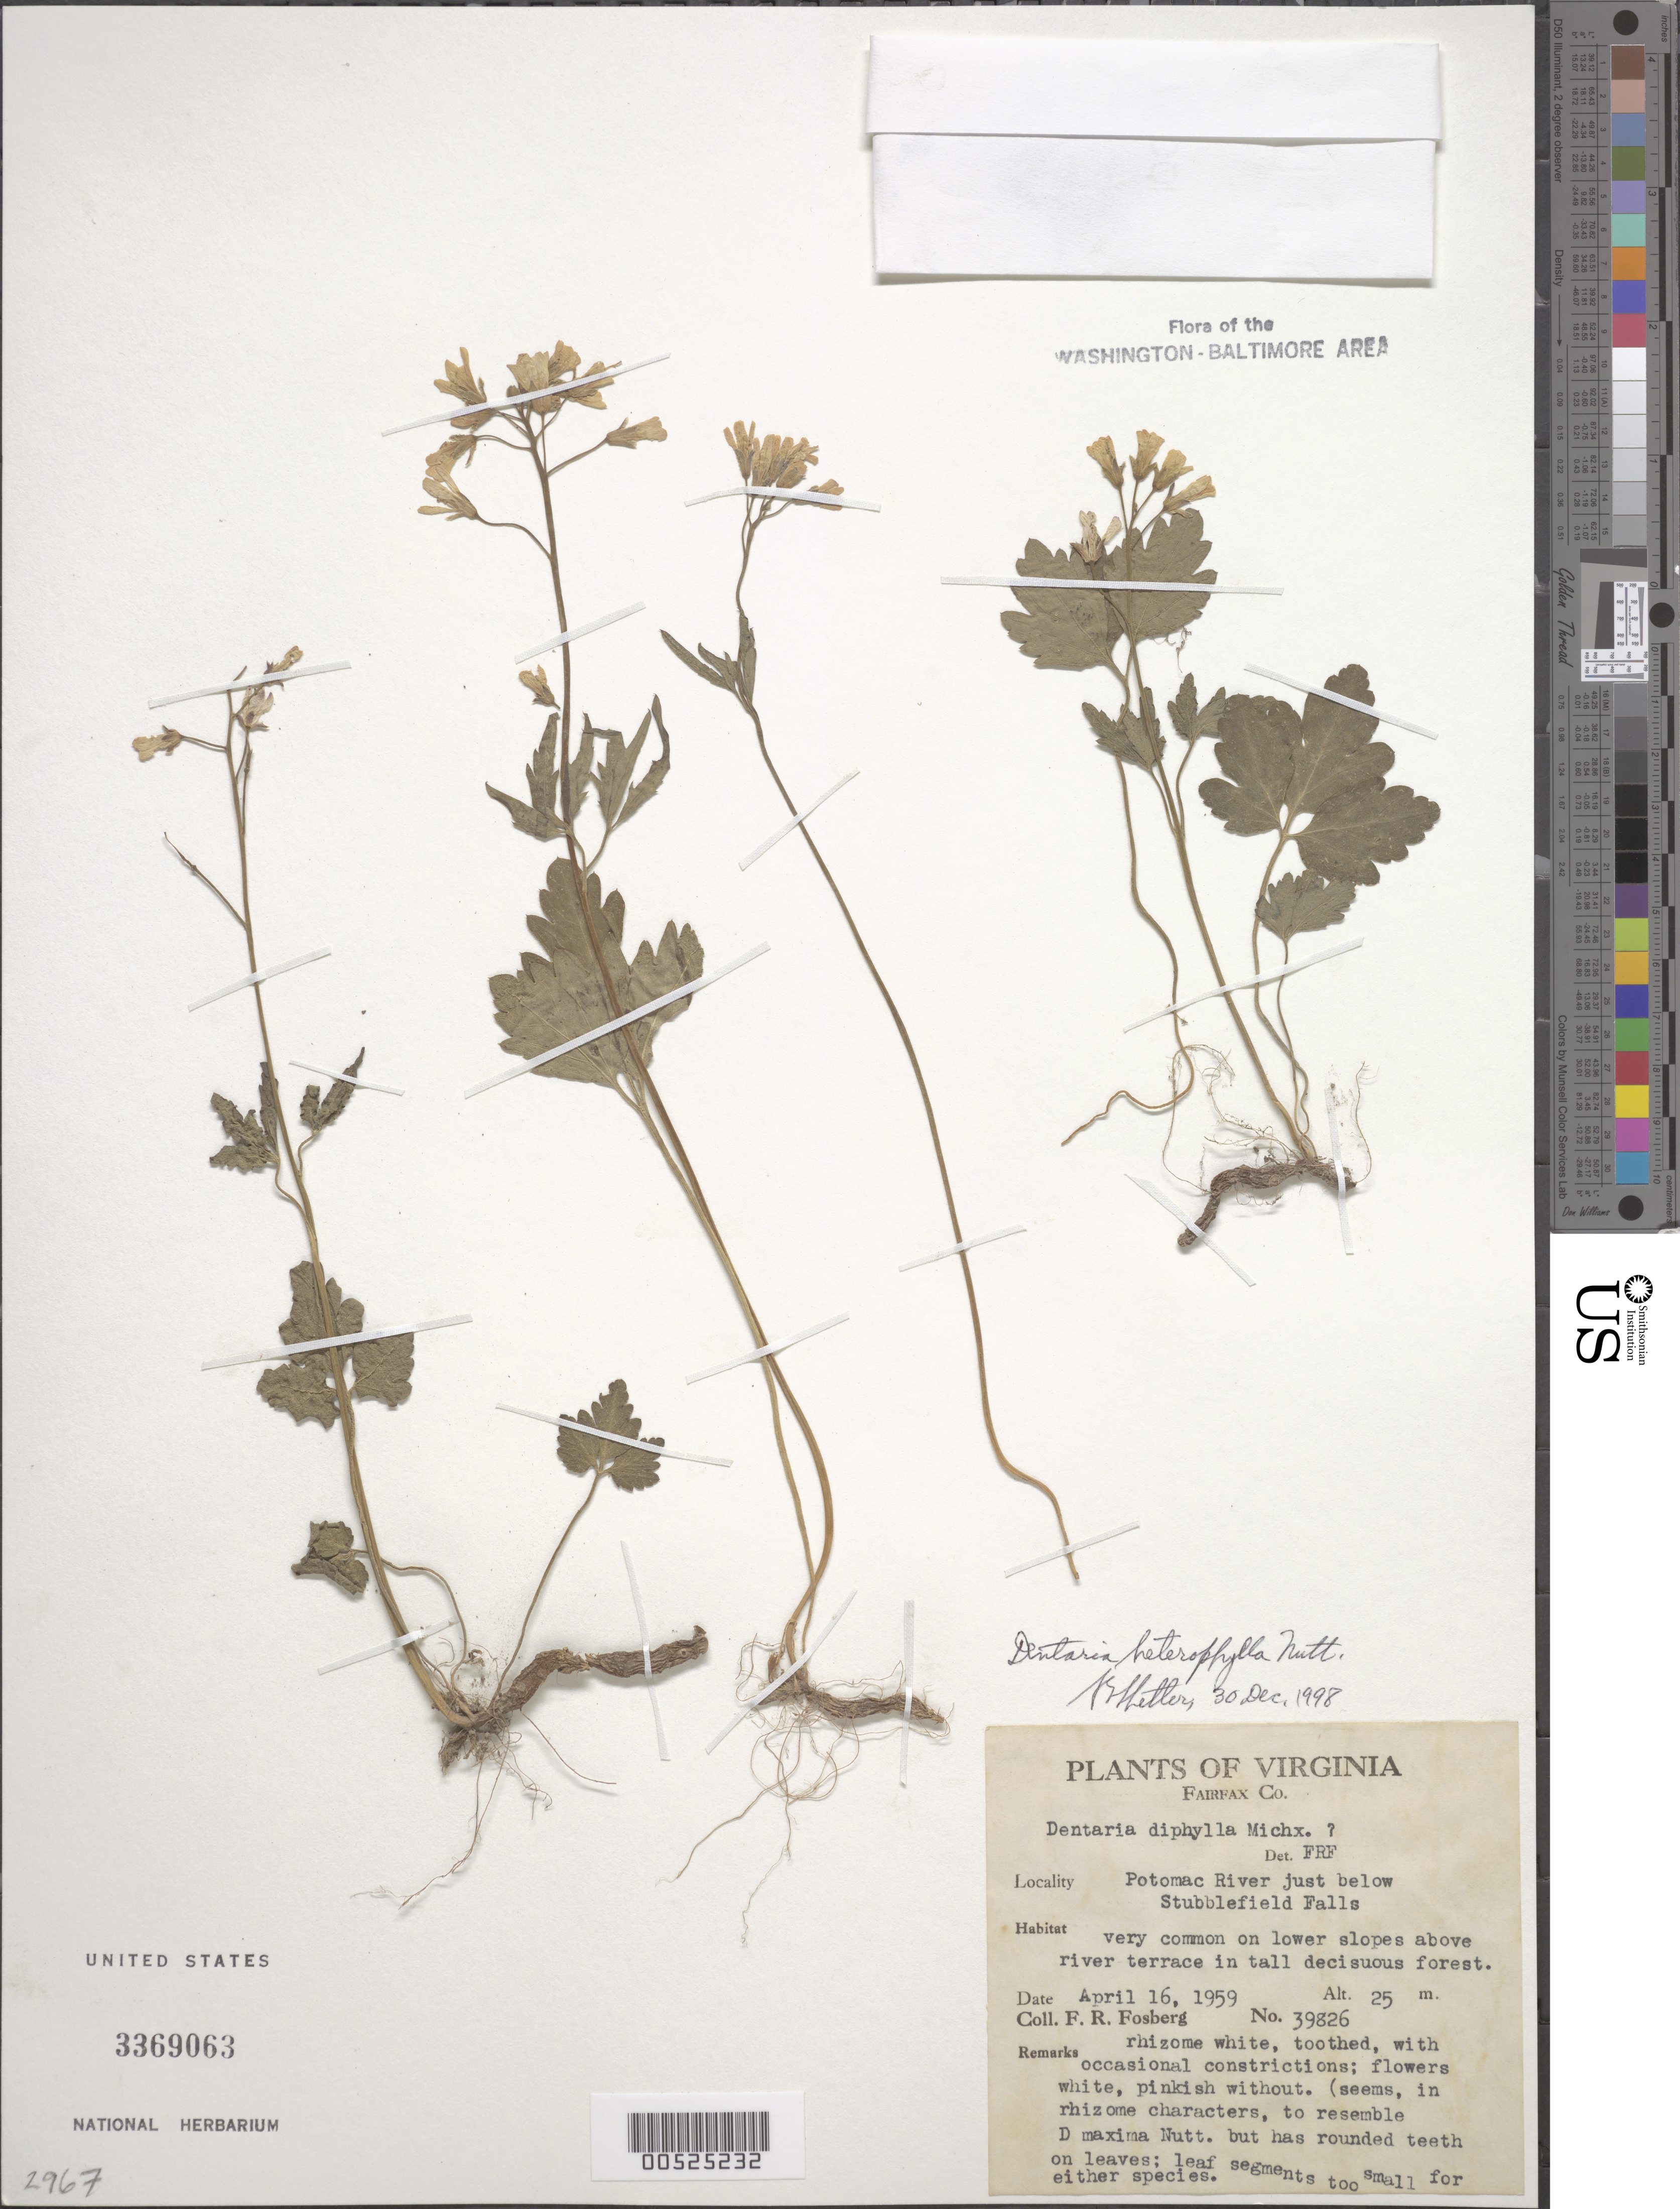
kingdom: Plantae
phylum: Tracheophyta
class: Magnoliopsida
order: Brassicales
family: Brassicaceae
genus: Cardamine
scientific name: Cardamine angustata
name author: O.E. Schulz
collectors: F. R. Fosberg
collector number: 39826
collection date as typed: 16 Apr 1959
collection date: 1959-04-16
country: United States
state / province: Virginia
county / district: Fairfax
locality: Potomac River just below Stubblefield Falls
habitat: Very common on lower slopes above river terrace in tall deciduous forest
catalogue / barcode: US 3369063